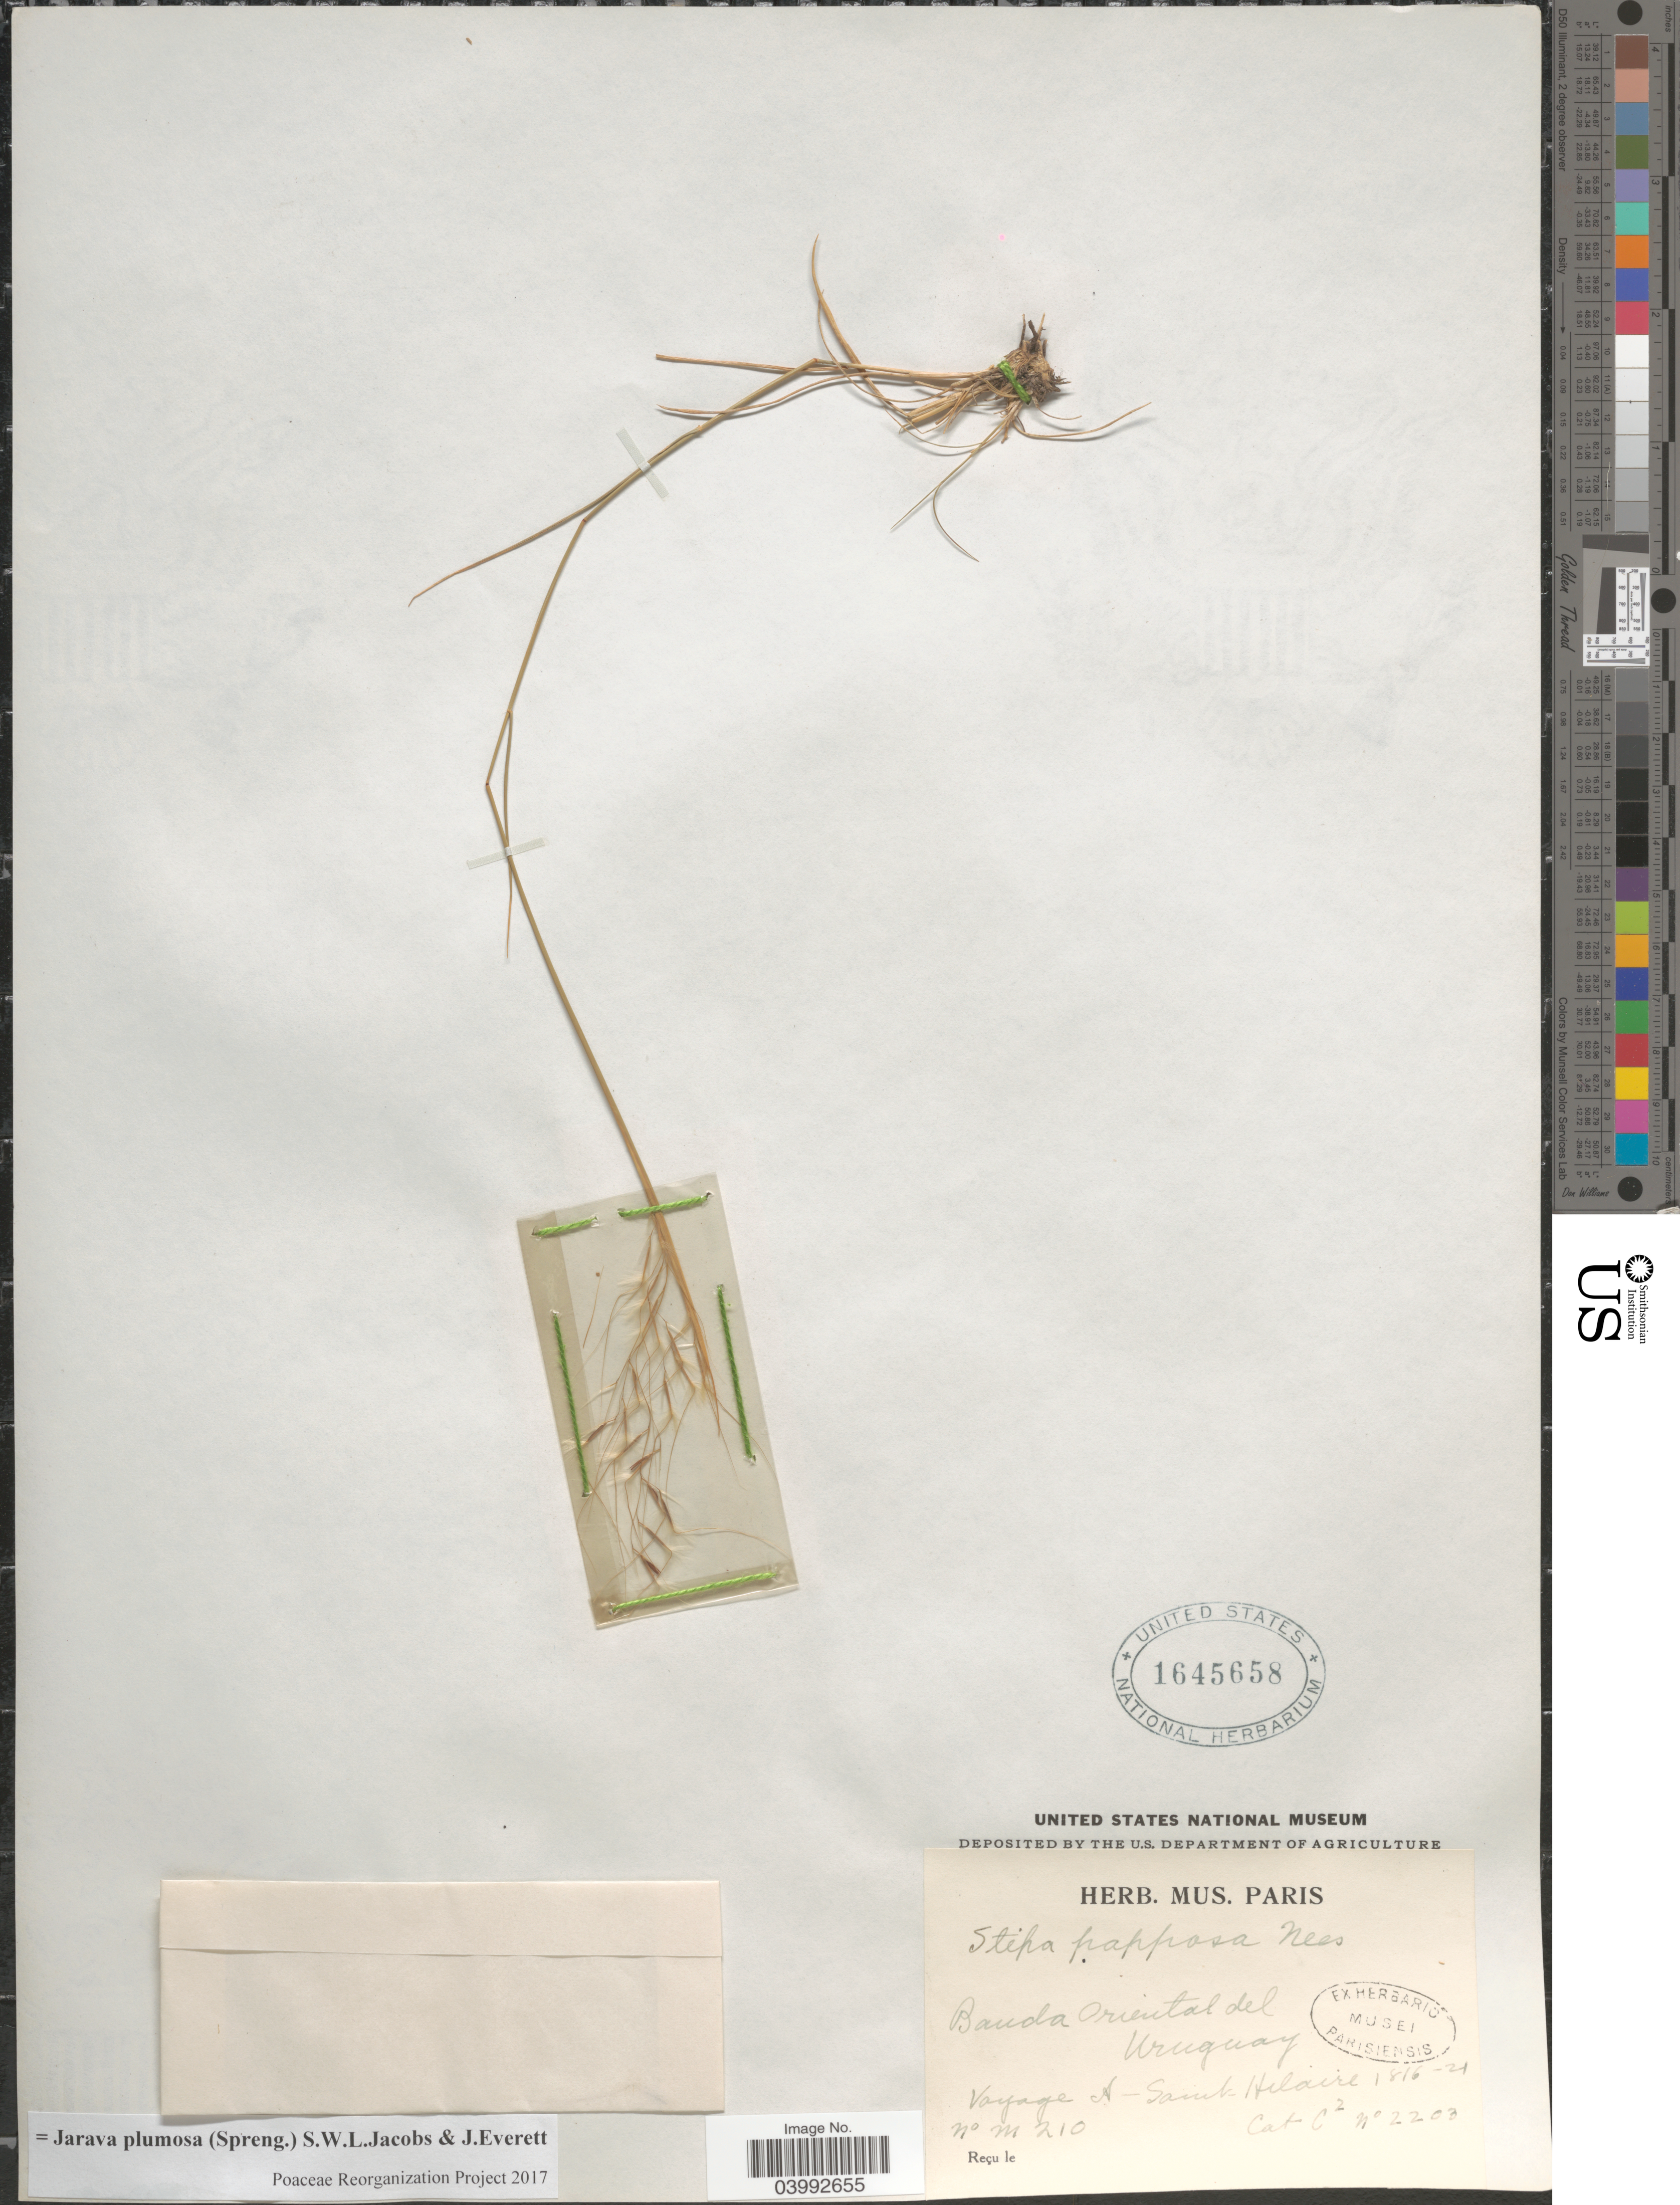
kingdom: Plantae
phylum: Tracheophyta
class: Liliopsida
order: Poales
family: Poaceae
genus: Jarava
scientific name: Jarava plumosa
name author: (Spreng.) S.W.L. Jacobs & J. Everett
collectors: ex herb. Mus. Paris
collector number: M 210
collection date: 1816/1821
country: Uruguay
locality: Bauda Oriental del Uruguay. Voyage A-Saint Hilaire.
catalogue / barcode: US 1645658